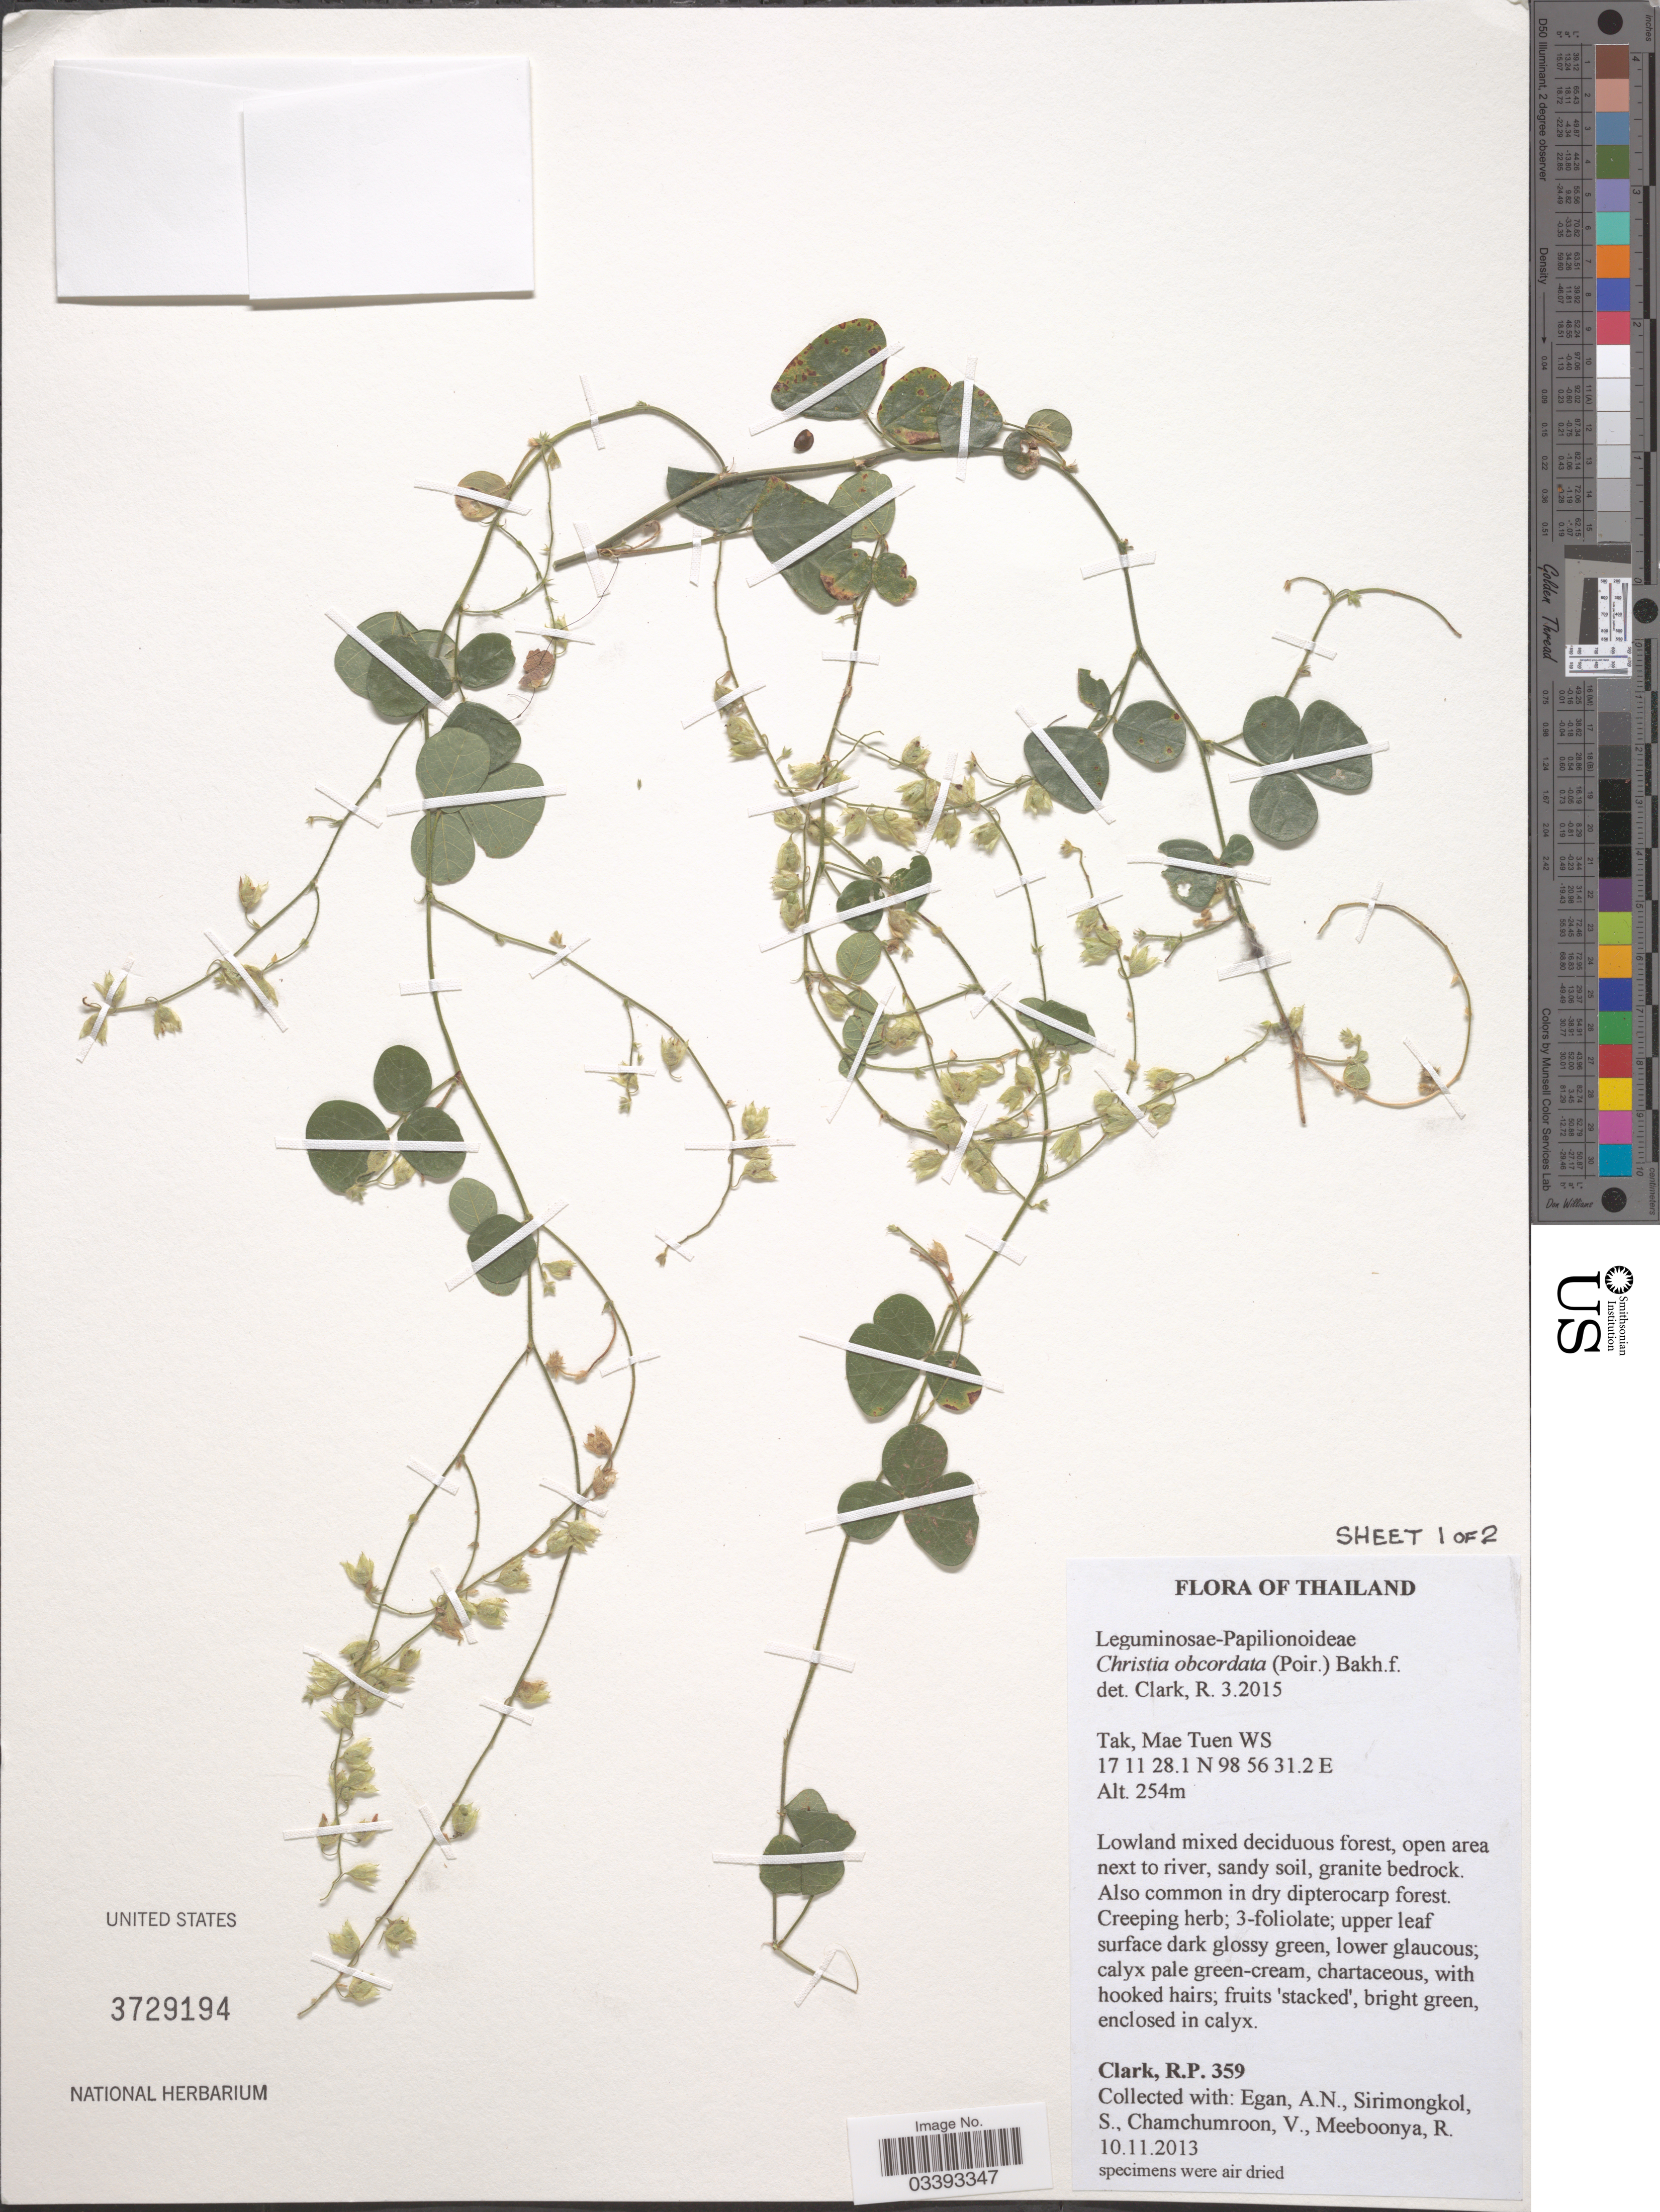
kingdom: Plantae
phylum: Tracheophyta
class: Magnoliopsida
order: Fabales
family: Fabaceae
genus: Christia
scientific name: Christia obcordata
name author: (Poir.) Bakh. f. ex Meeuwen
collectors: R. P. Clark, A. N. Egan, S. Sirimongkol, V. Chamchumroon & R. Meeboonya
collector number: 359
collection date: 2013-11-10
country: Thailand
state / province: Tak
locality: Mae Tuen WS.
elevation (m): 254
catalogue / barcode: US 3729194